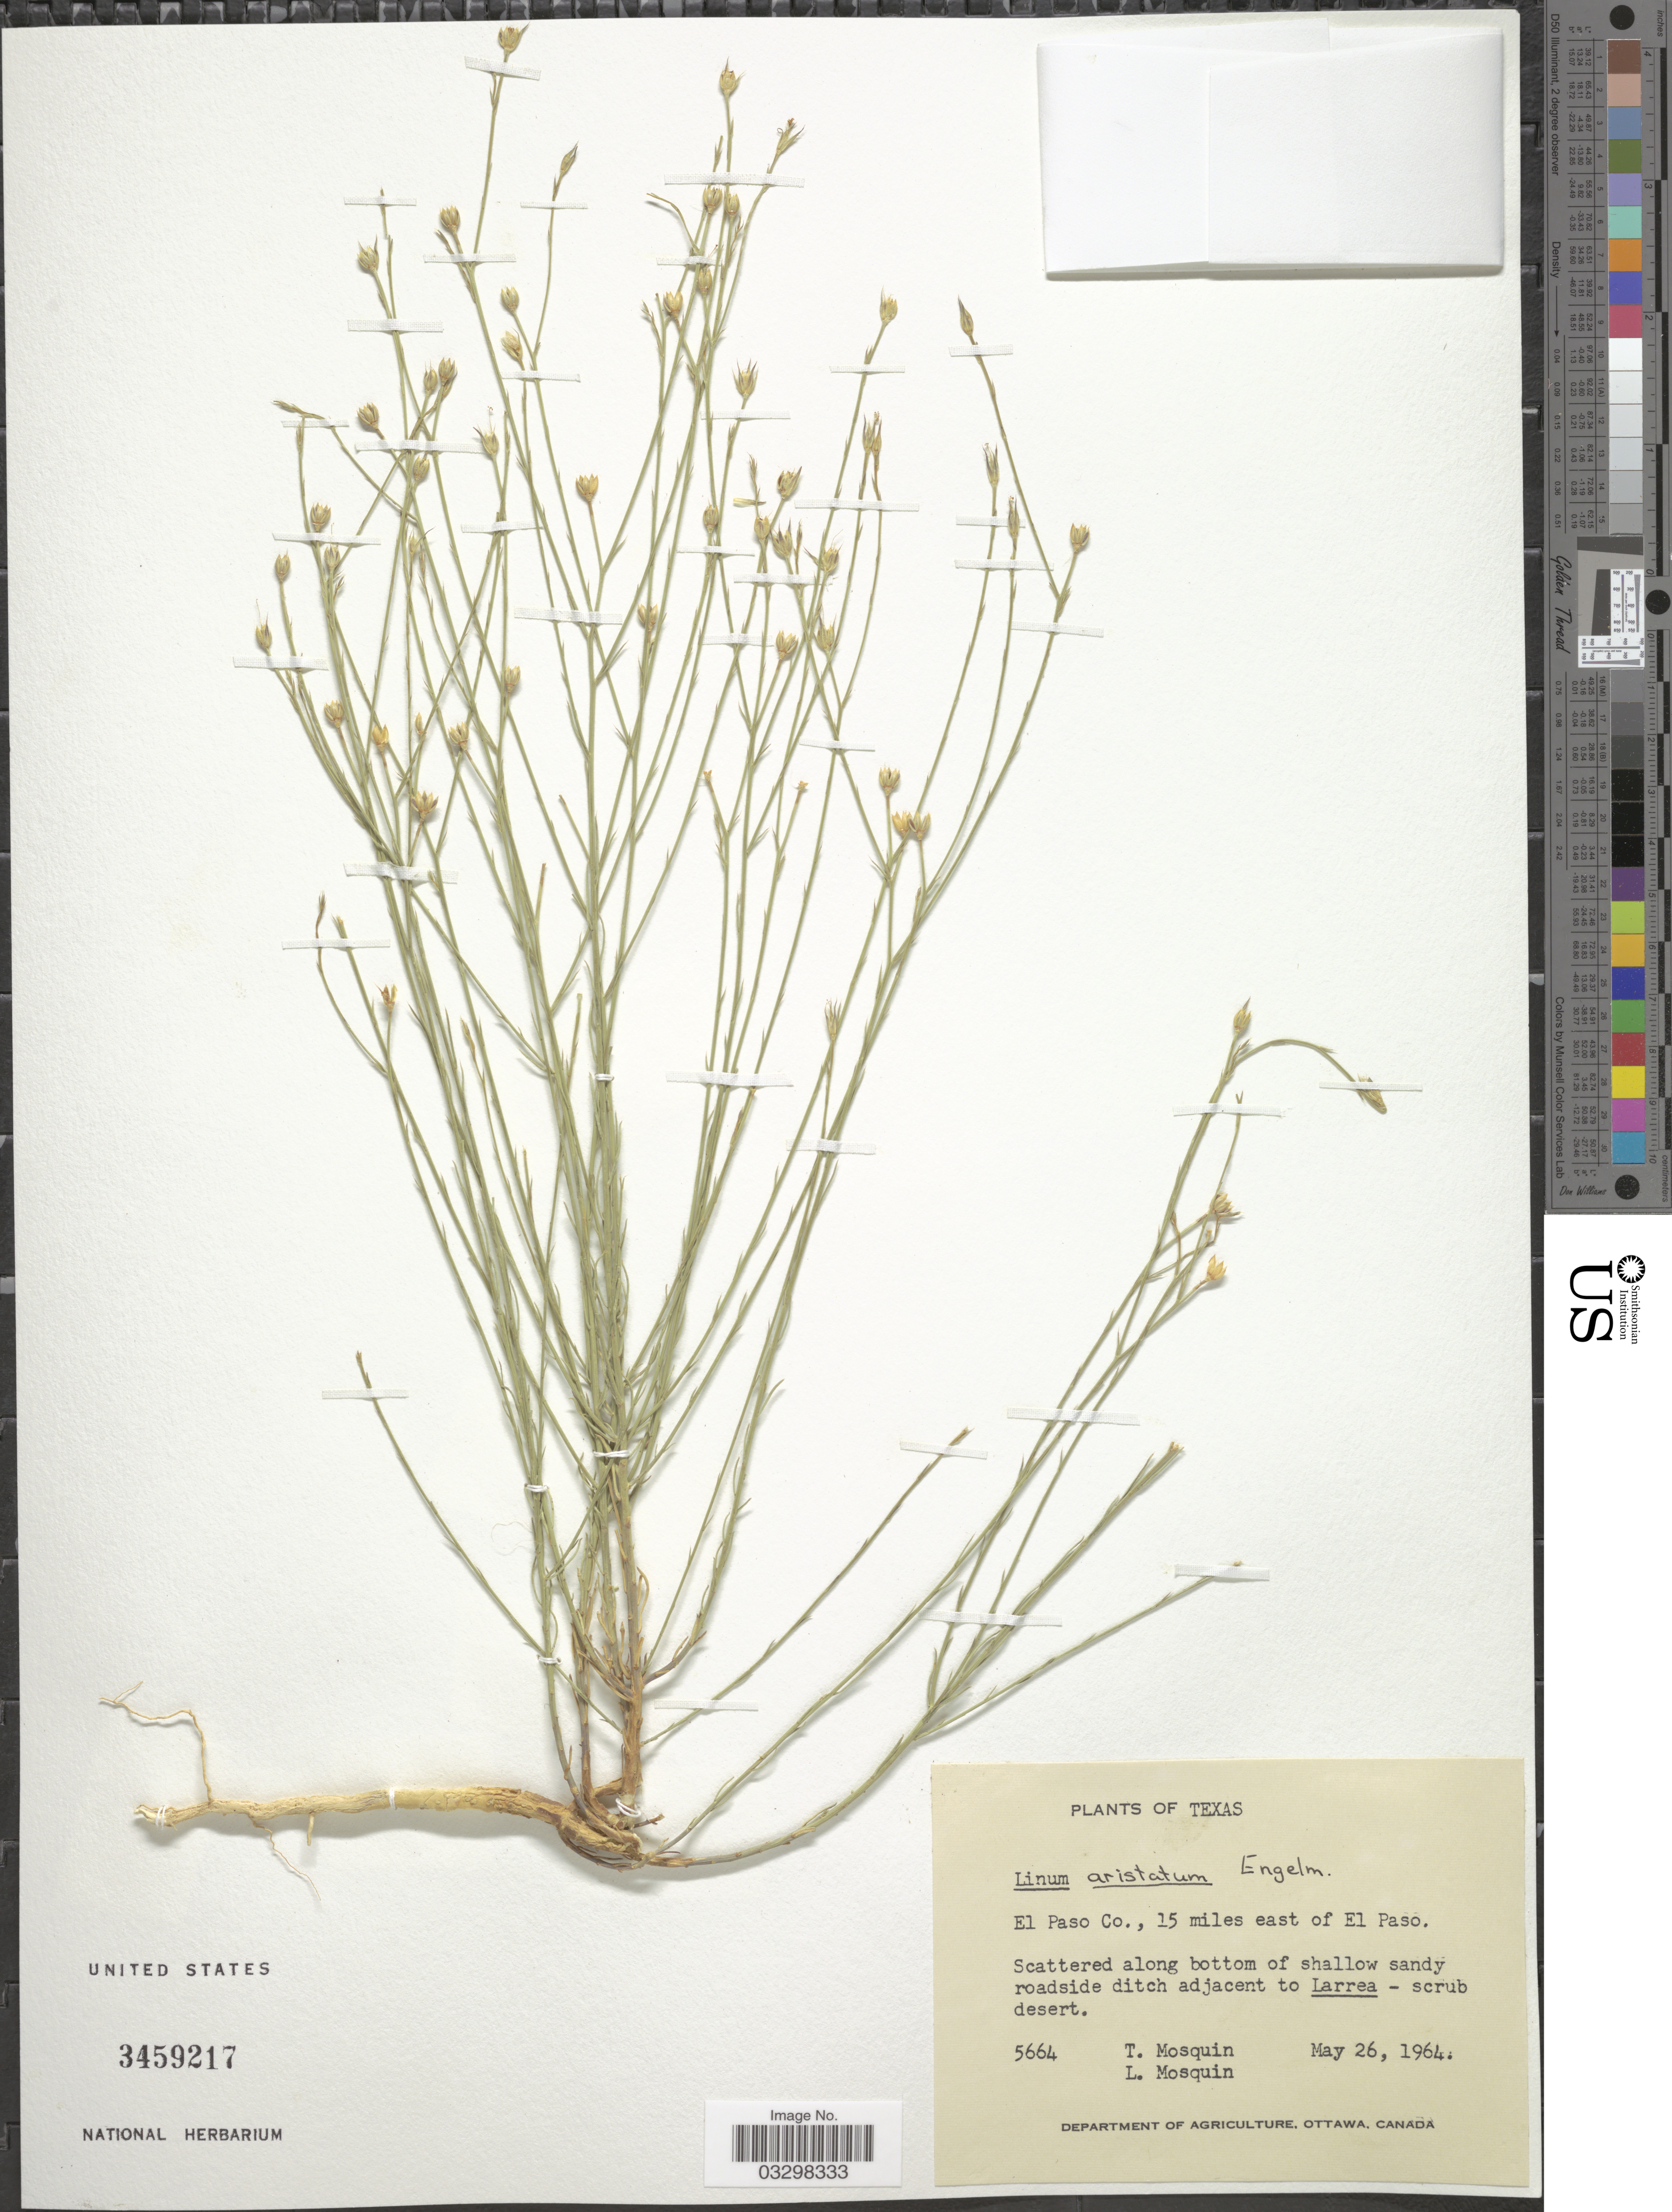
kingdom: Plantae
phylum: Tracheophyta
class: Magnoliopsida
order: Malpighiales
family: Linaceae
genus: Linum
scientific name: Linum aristatum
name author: Engelm.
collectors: T. Mosquin & L. Mosquin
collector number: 5664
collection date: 1964-05-26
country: United States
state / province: Texas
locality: El Paso Co., 15 miles east of El Paso.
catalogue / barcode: US 3459217